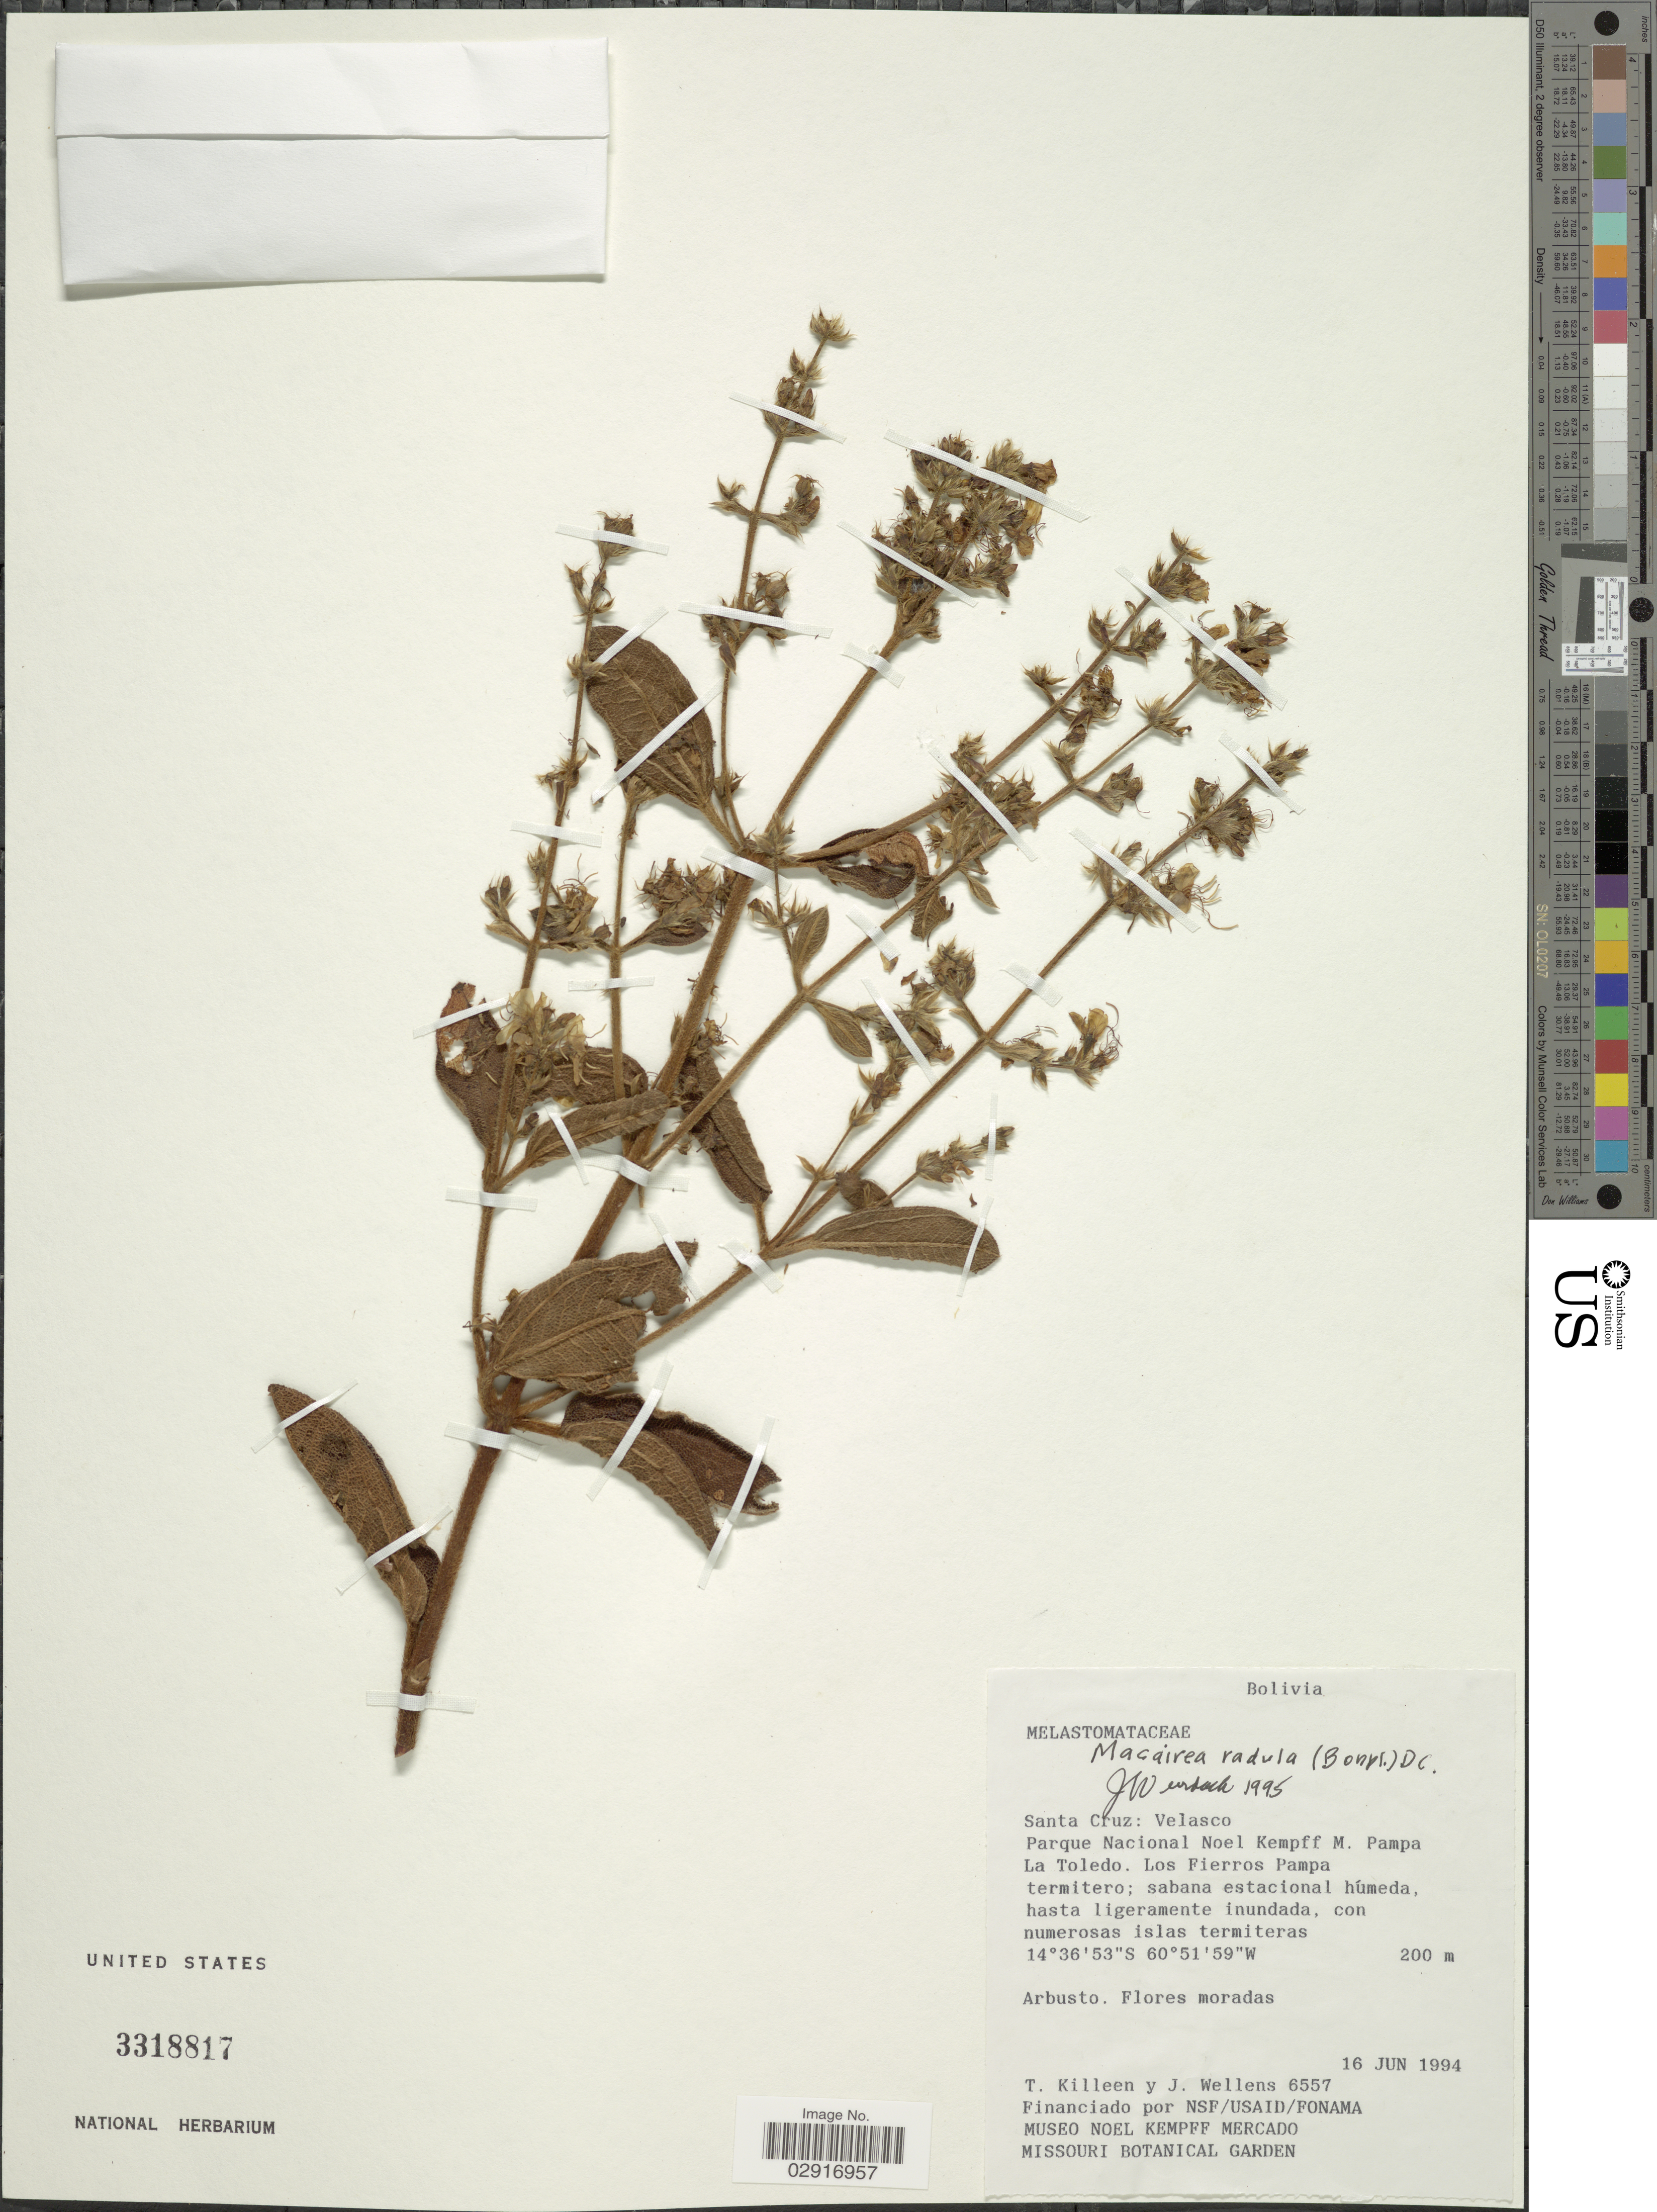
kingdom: Plantae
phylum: Tracheophyta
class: Magnoliopsida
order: Myrtales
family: Melastomataceae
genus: Macairea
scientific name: Macairea radula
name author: (Bonpl.) DC.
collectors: T. J. Killeen & J. Wellens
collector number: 6557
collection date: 1994-06-16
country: Bolivia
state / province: Santa Cruz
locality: Velasco. Parque Nacional Noel Kempff M. Pampa La Toledo. Los Fierros Pampa termitero.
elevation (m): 200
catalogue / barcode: US 3318817